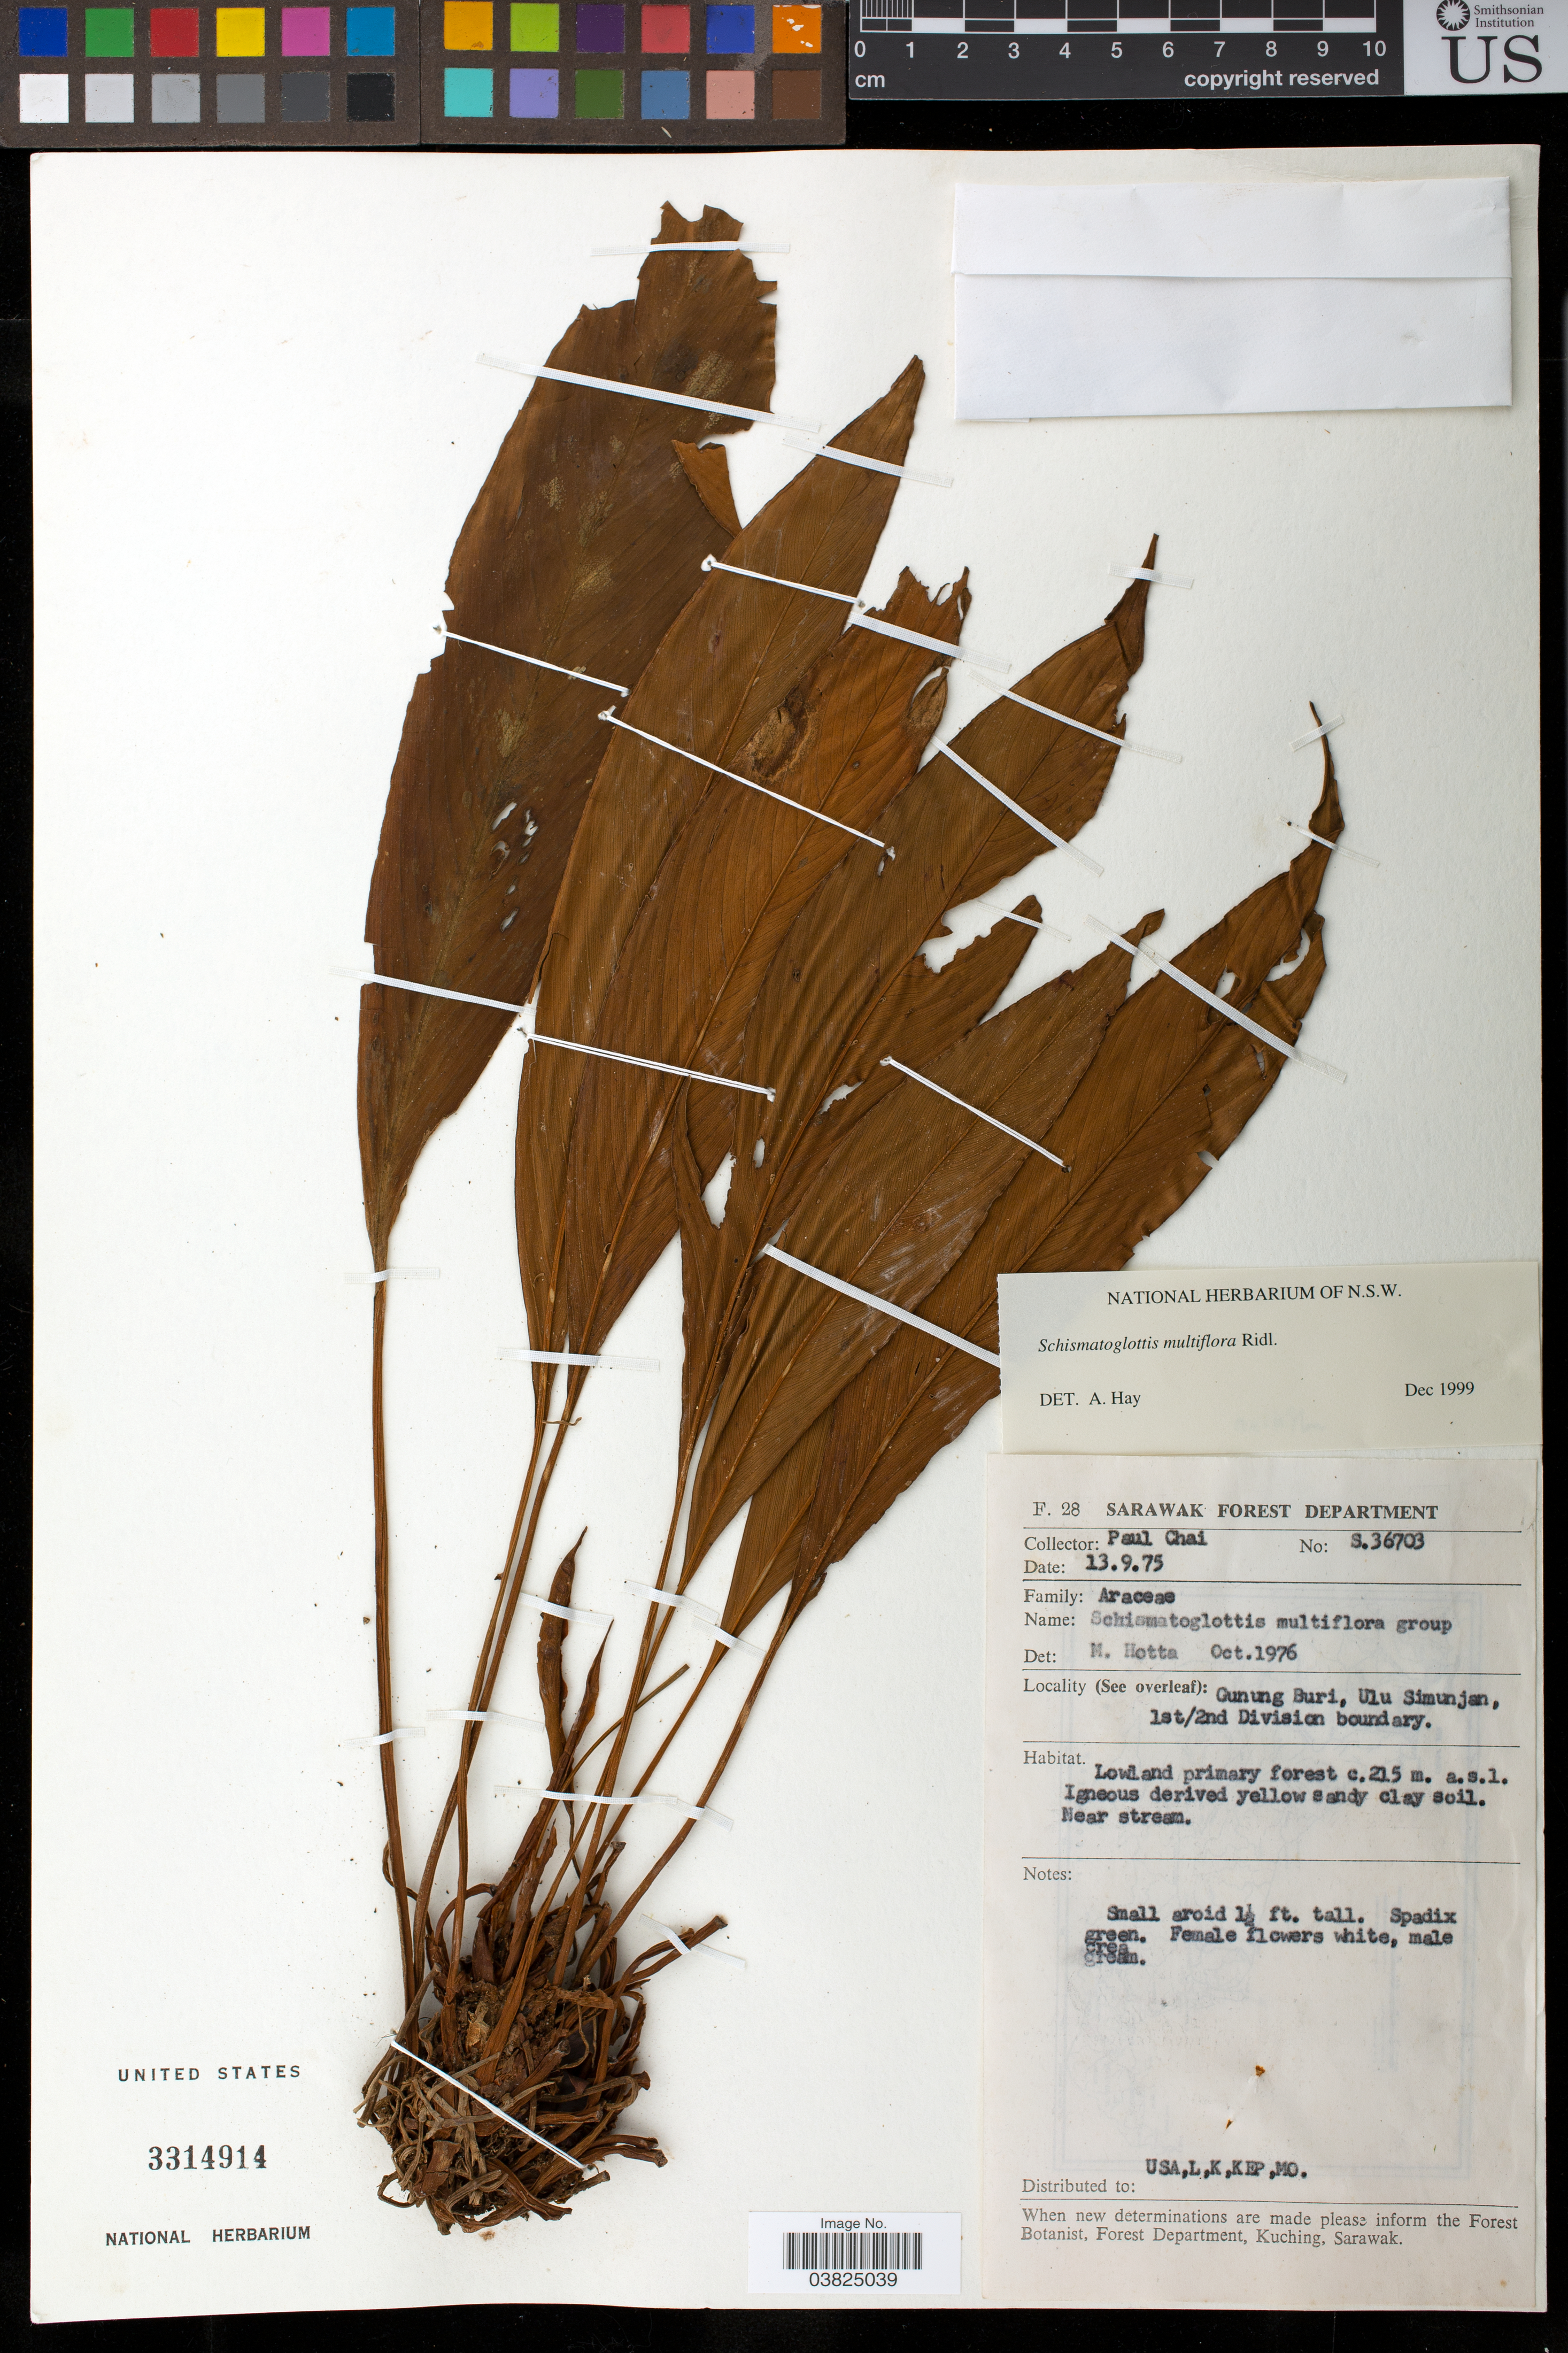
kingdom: Plantae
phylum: Tracheophyta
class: Liliopsida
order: Alismatales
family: Araceae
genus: Schismatoglottis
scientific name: Schismatoglottis multiflora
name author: Ridl.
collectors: P. Chai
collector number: S.36703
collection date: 1975-09-13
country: Malaysia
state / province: Sarawak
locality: Gunung Buri, Ulu Simunjan, 1st/2nd Division boundary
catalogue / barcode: US 3314914